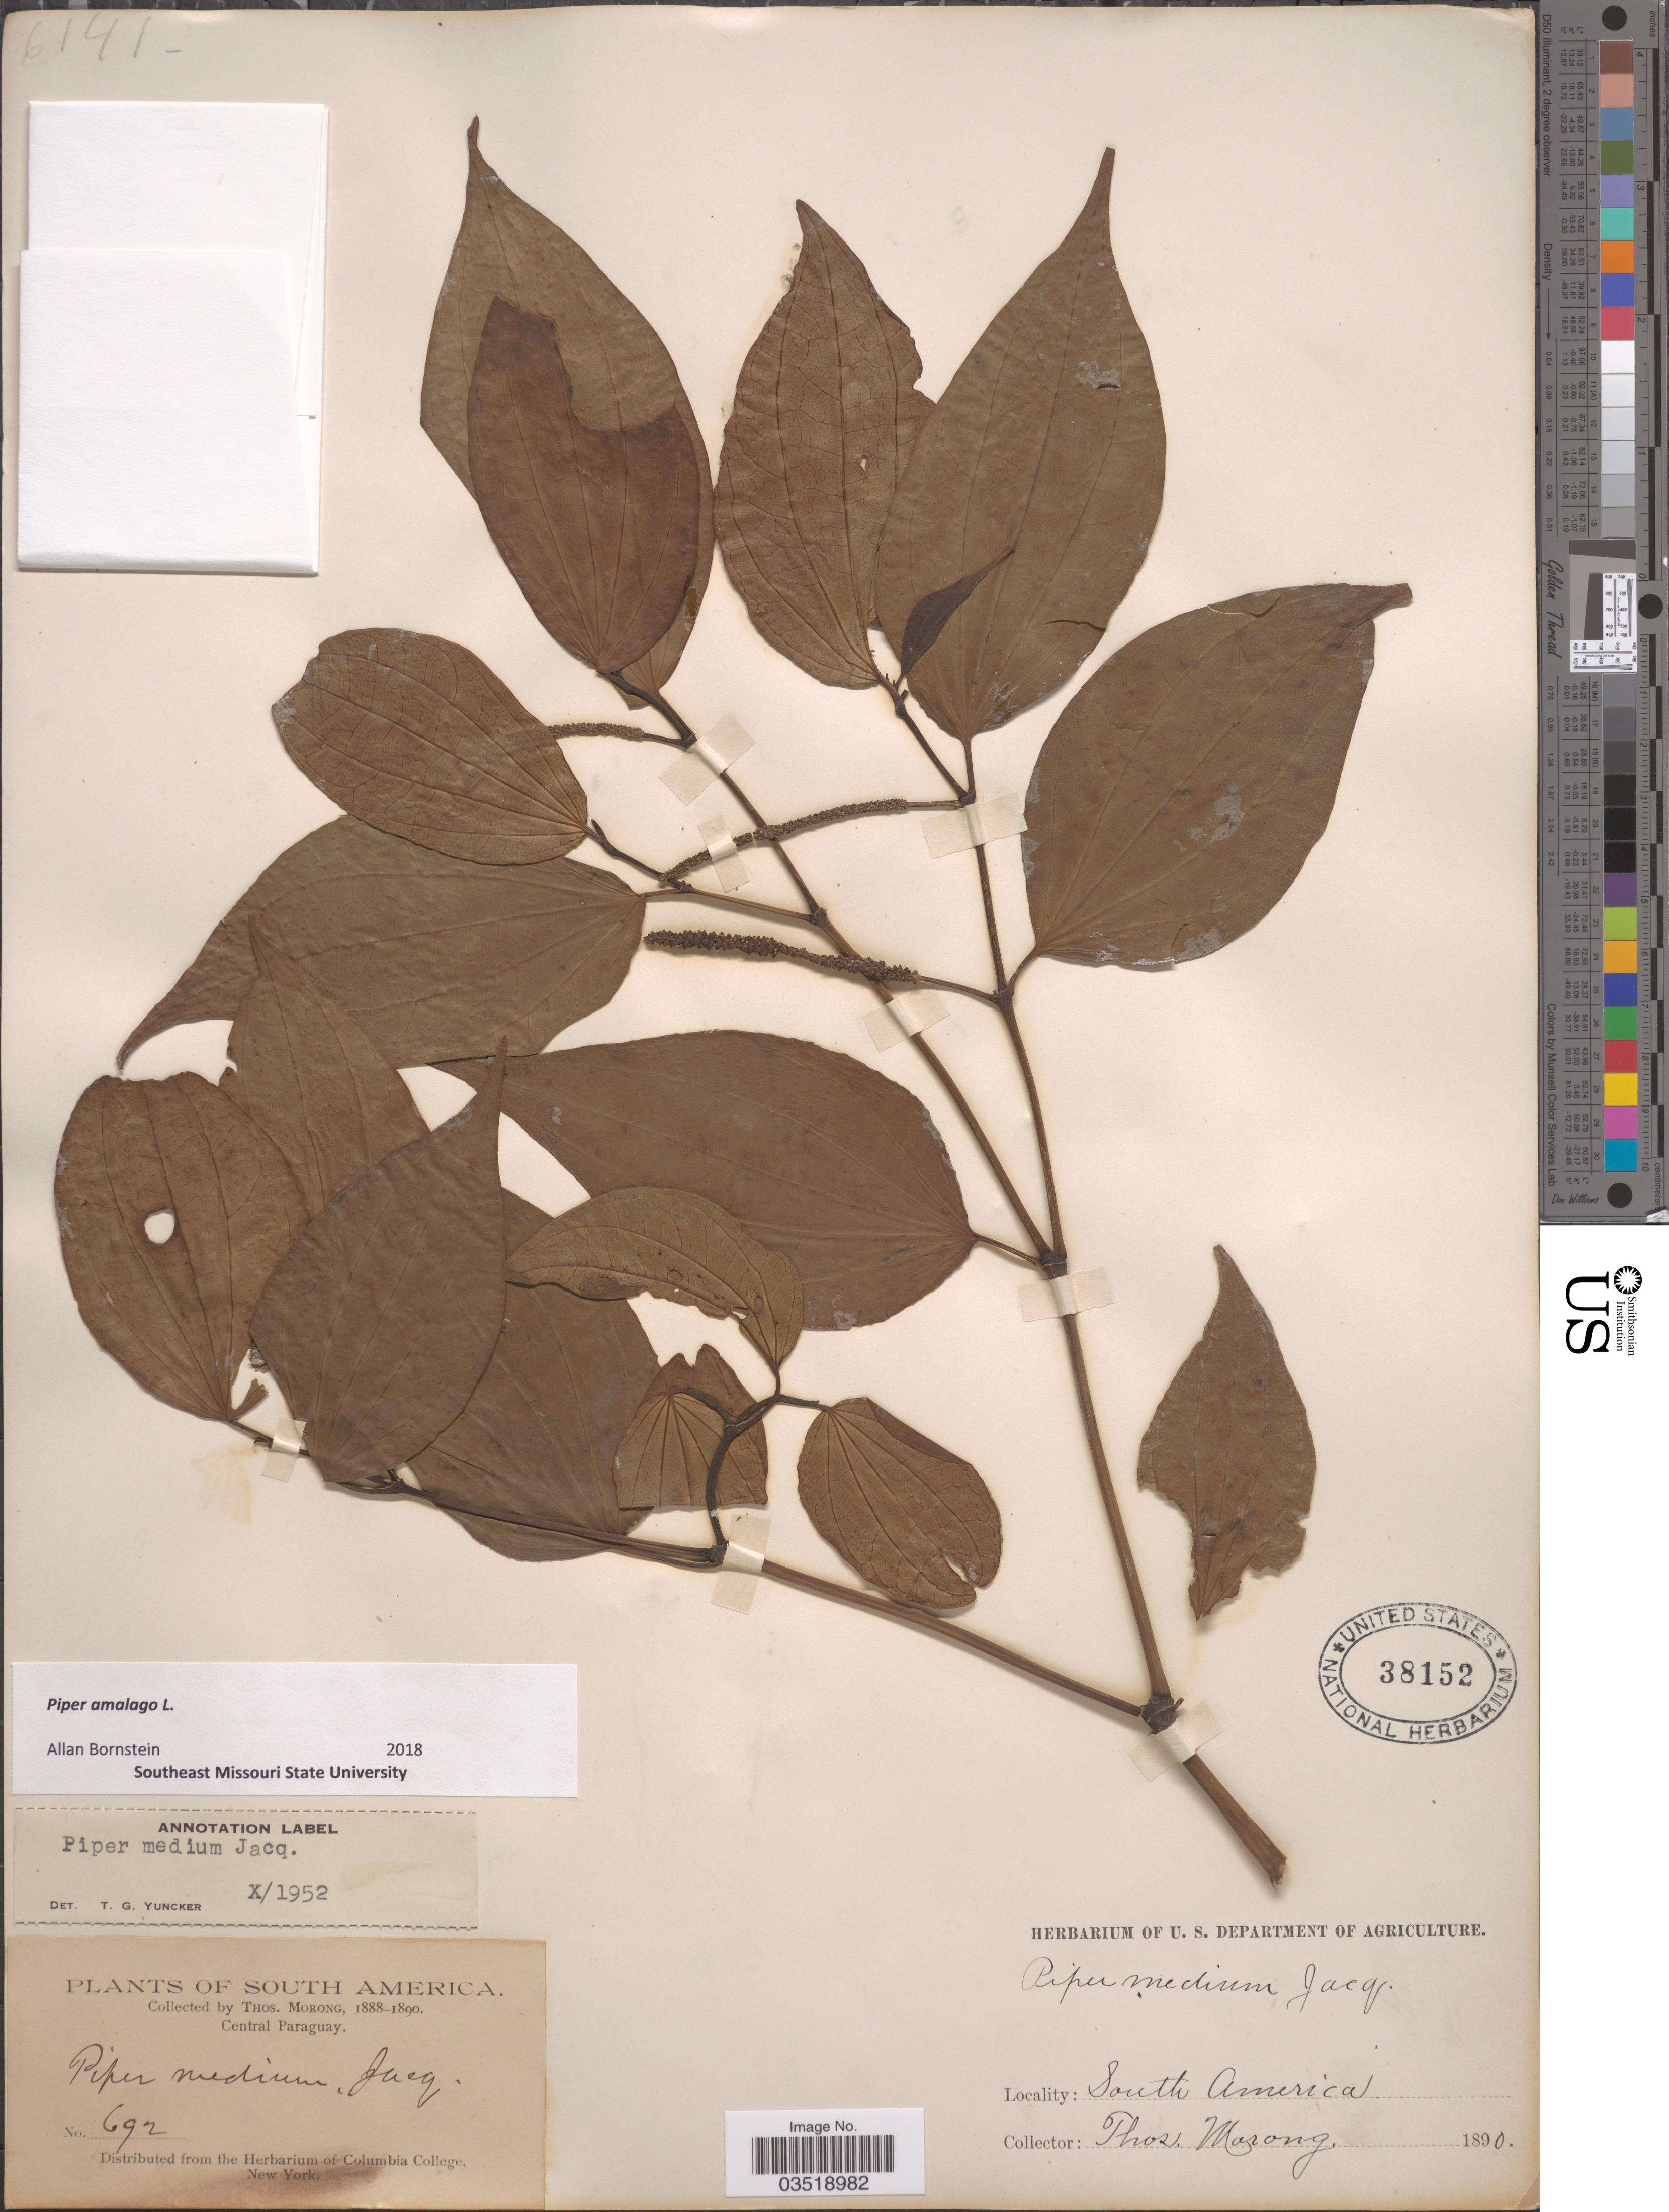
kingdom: Plantae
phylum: Tracheophyta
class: Magnoliopsida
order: Piperales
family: Piperaceae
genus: Piper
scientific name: Piper amalago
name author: L.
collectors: ex herb. T. Morong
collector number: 692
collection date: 1888/1890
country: Paraguay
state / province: Central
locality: Central Paraguay.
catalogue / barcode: US 38152